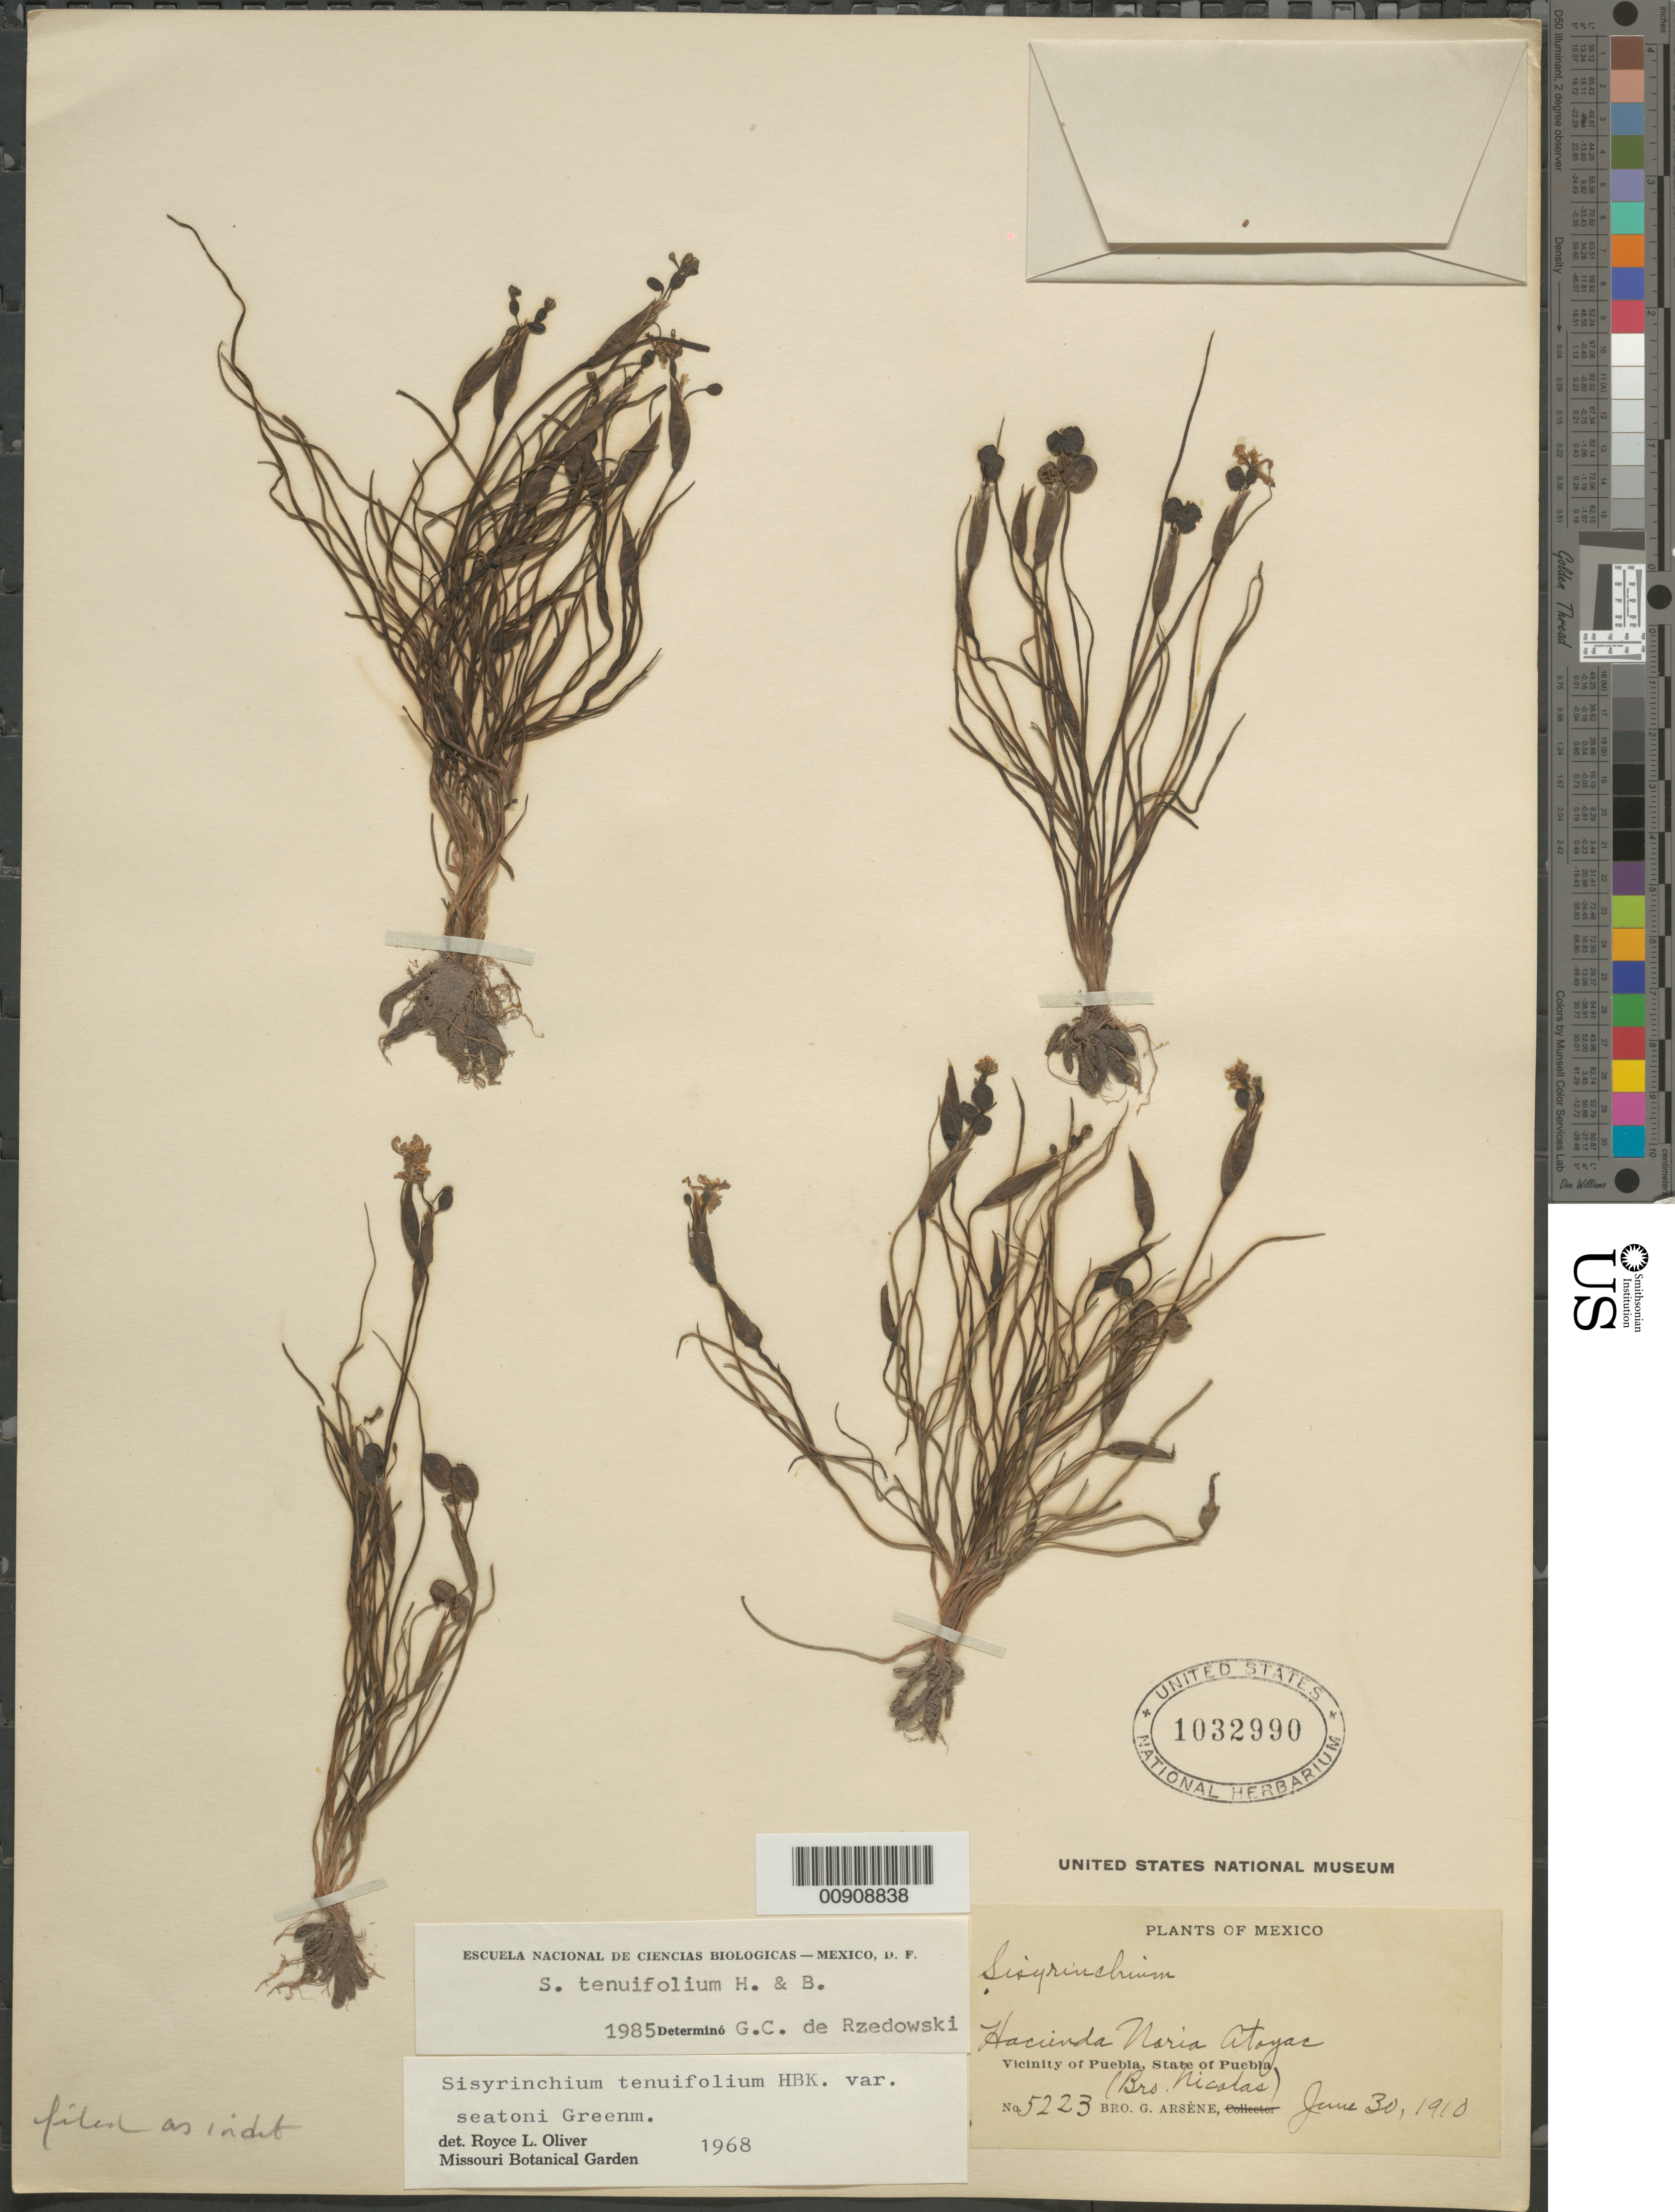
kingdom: Plantae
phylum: Tracheophyta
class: Liliopsida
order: Asparagales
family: Iridaceae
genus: Sisyrinchium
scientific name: Sisyrinchium sp.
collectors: B. Nicolas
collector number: Arsène, Bro. G. No. 5223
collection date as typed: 30 Jun 1910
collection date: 1910-06-30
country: Mexico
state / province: Puebla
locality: Hacienda Noria Atoyac. Vicinity of Puebla, State of Puebla.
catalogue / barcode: US 1032990